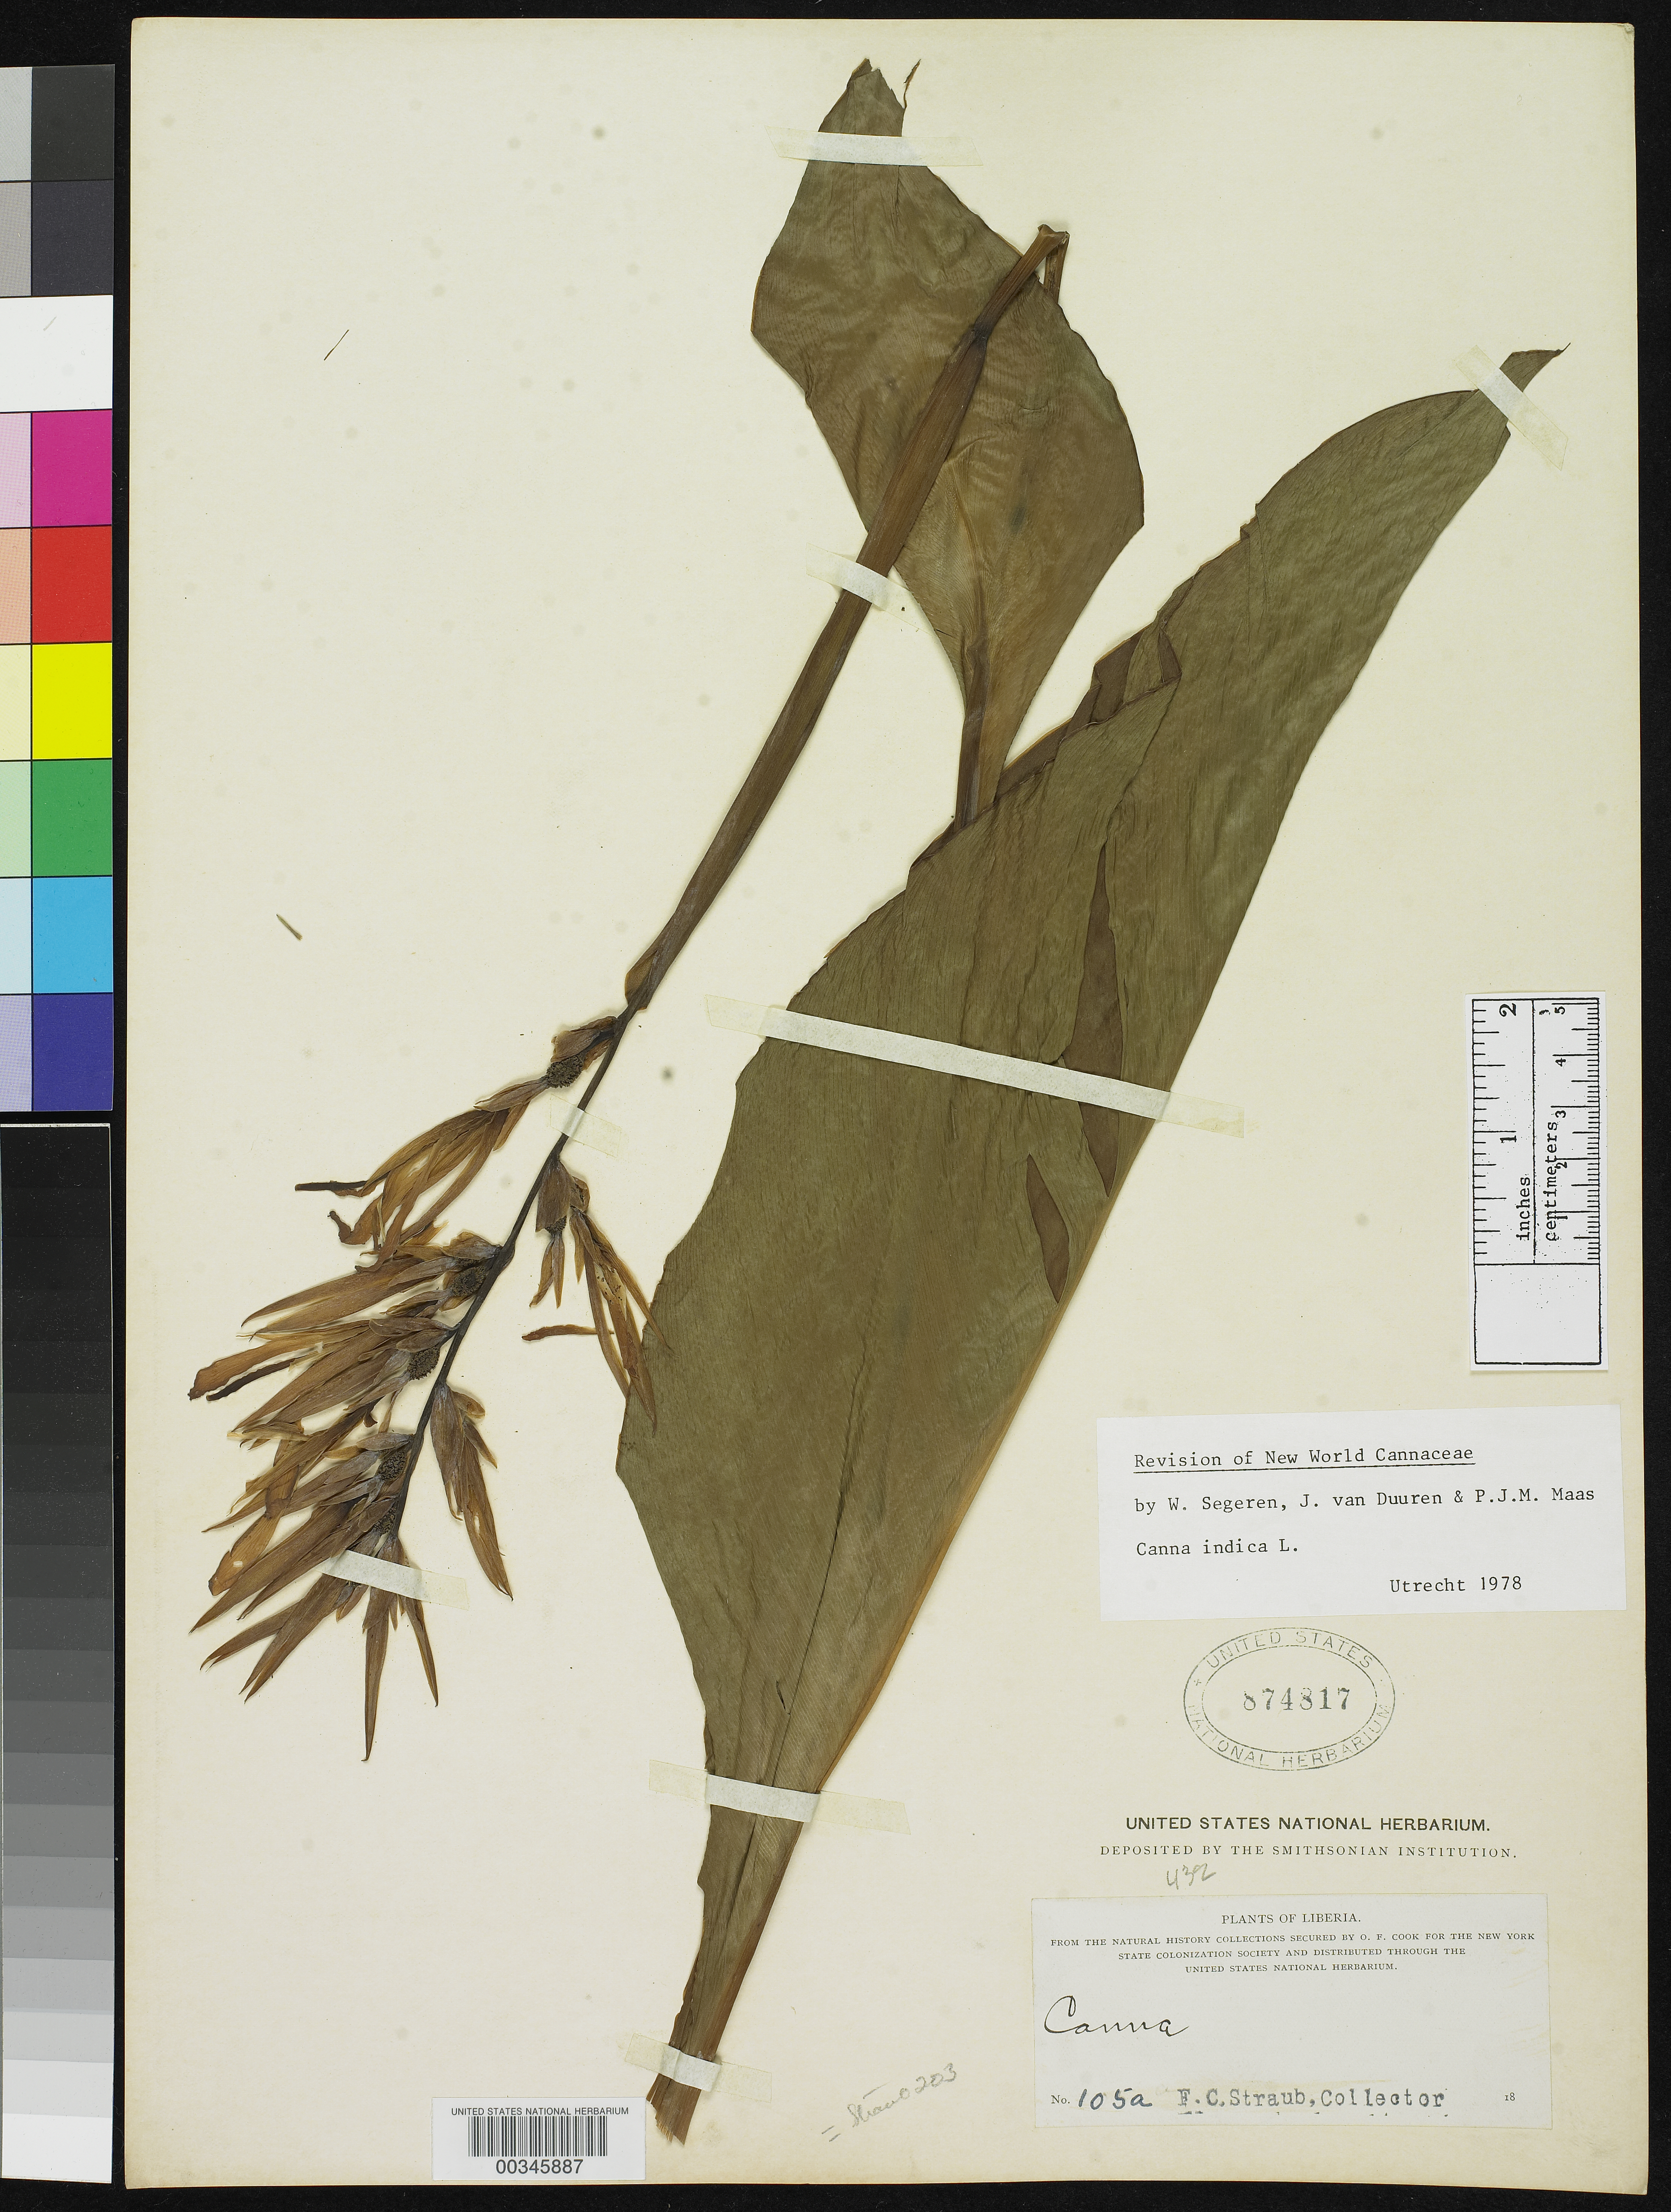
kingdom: Plantae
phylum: Tracheophyta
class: Liliopsida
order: Zingiberales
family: Cannaceae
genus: Canna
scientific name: Canna indica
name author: L.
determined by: Segeren, W.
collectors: F. Straub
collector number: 105a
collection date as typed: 18--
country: Liberia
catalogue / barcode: US 874817